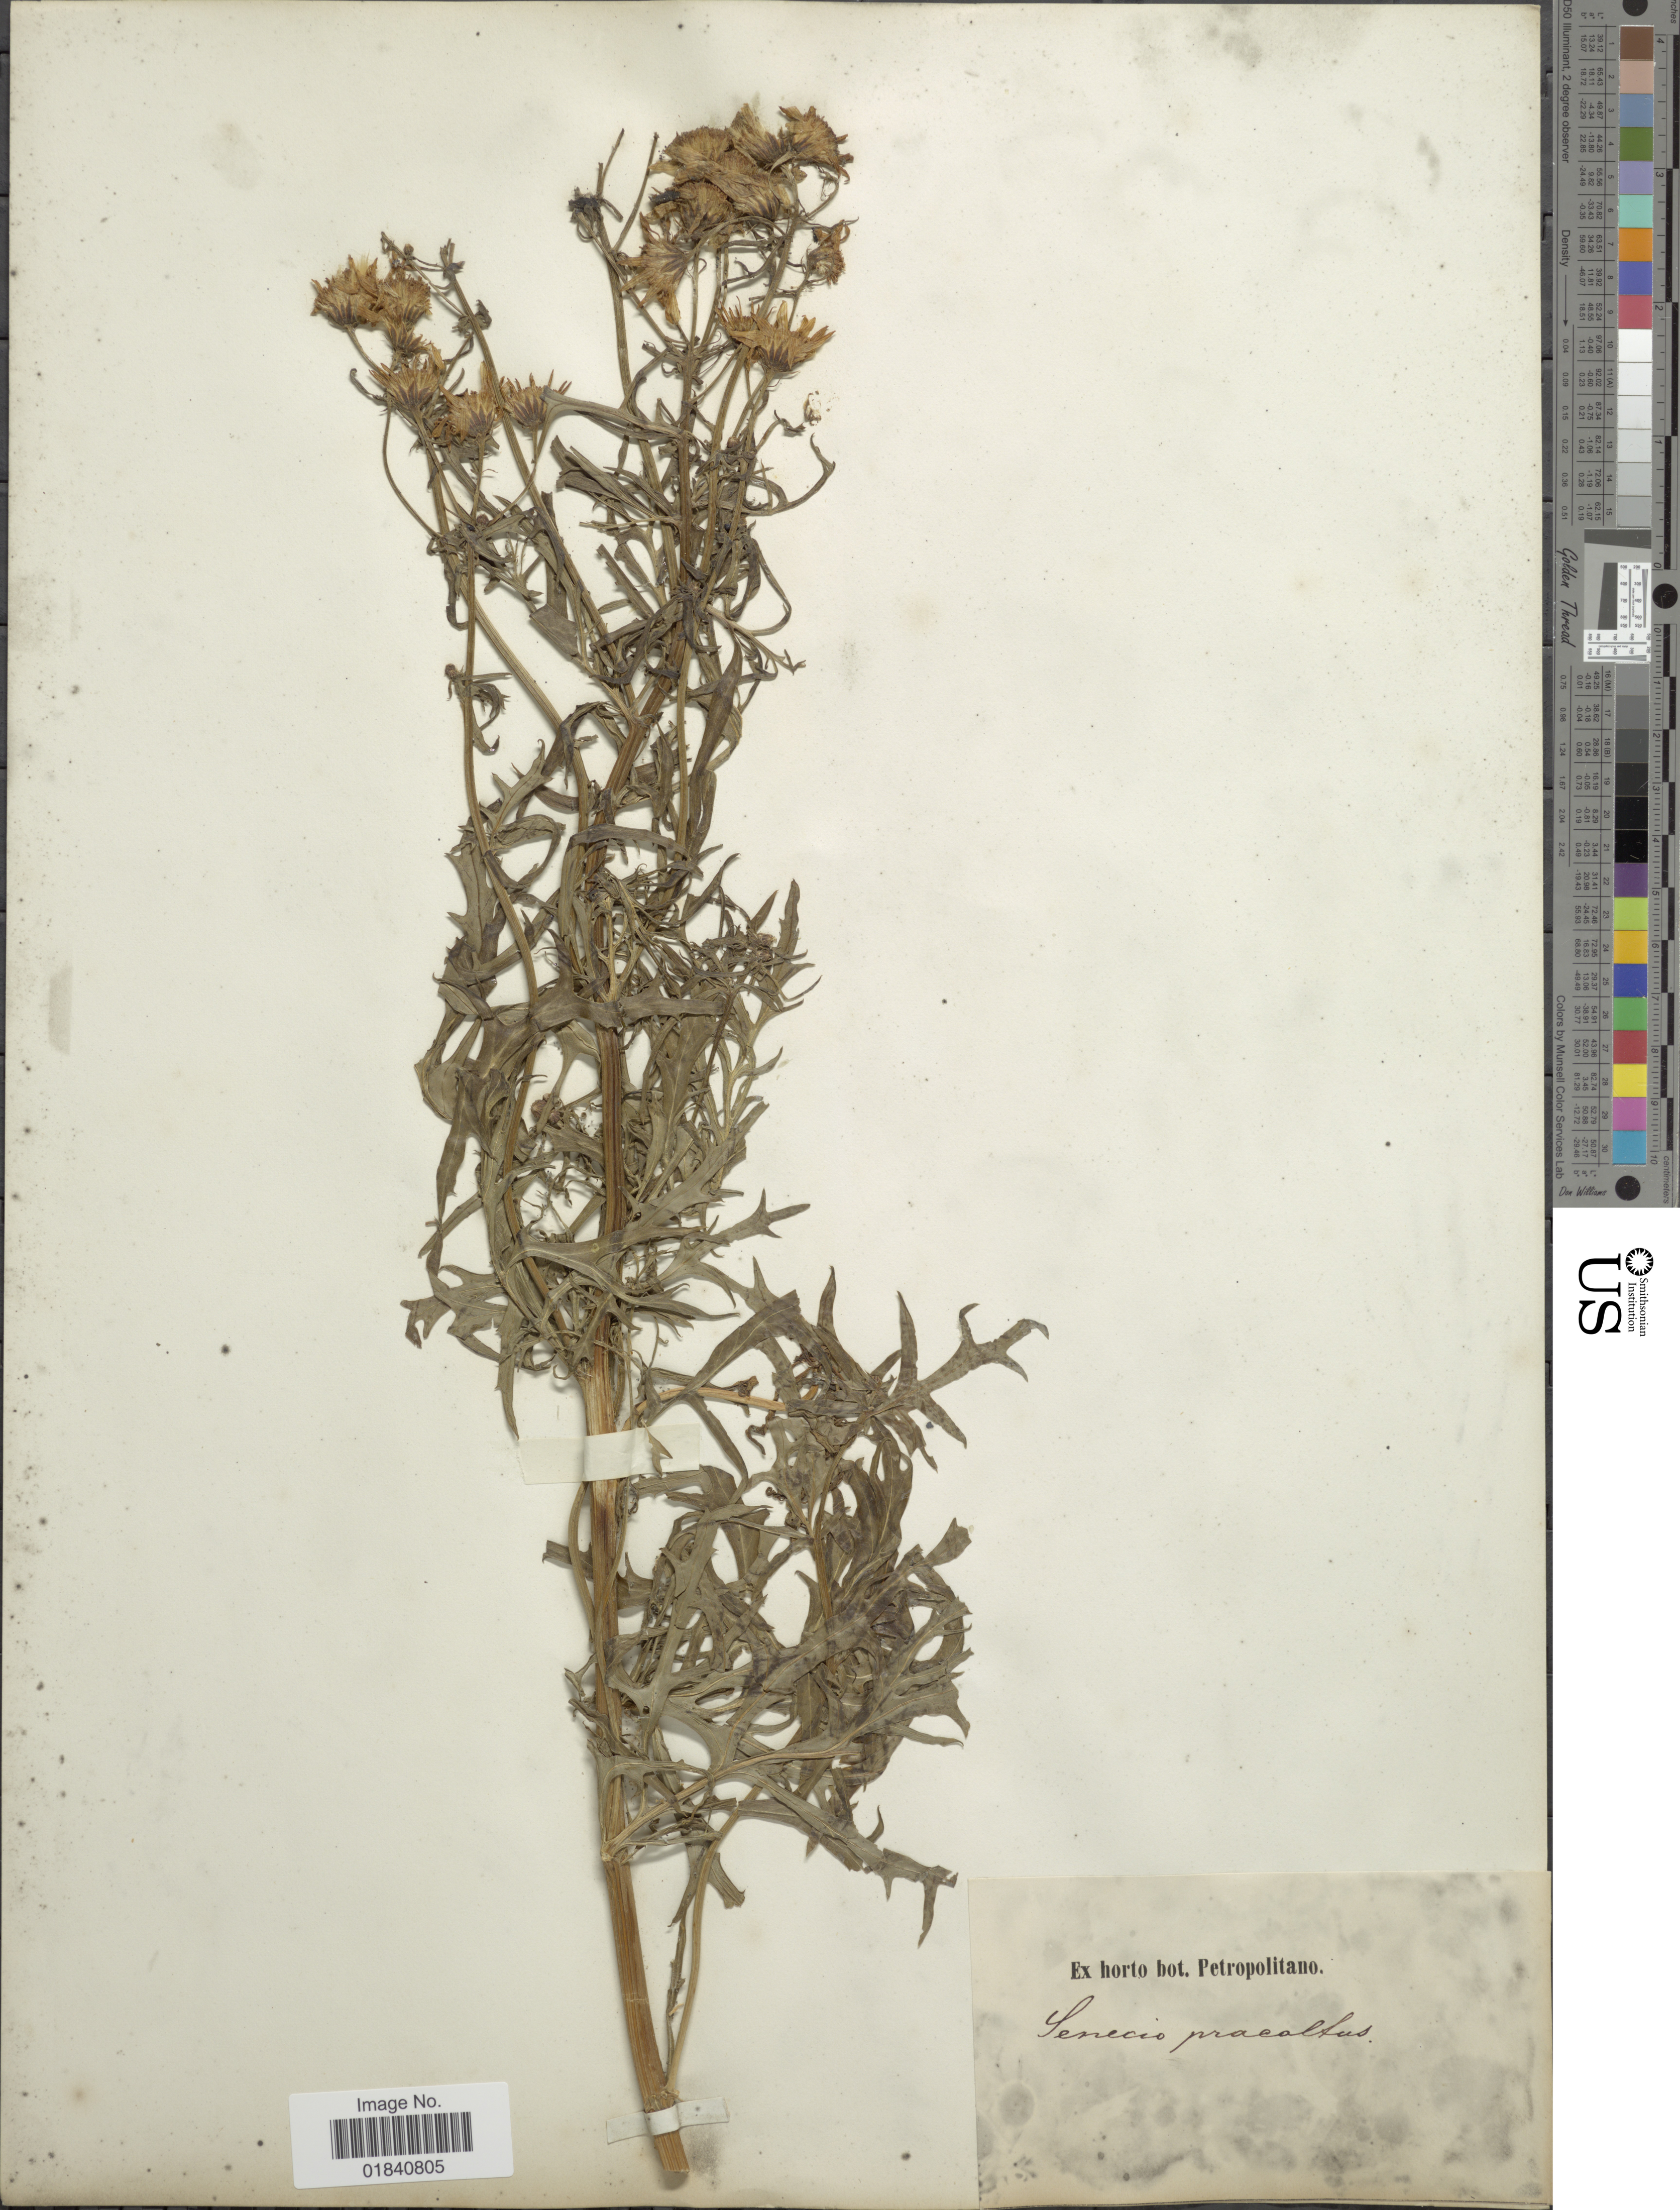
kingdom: Plantae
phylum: Tracheophyta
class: Magnoliopsida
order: Asterales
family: Asteraceae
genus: Jacobaea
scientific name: Jacobaea erucifolia subsp. praealta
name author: (Bertol.) Greuter & B. Nord.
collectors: ex Horto Bot. Petropolitano